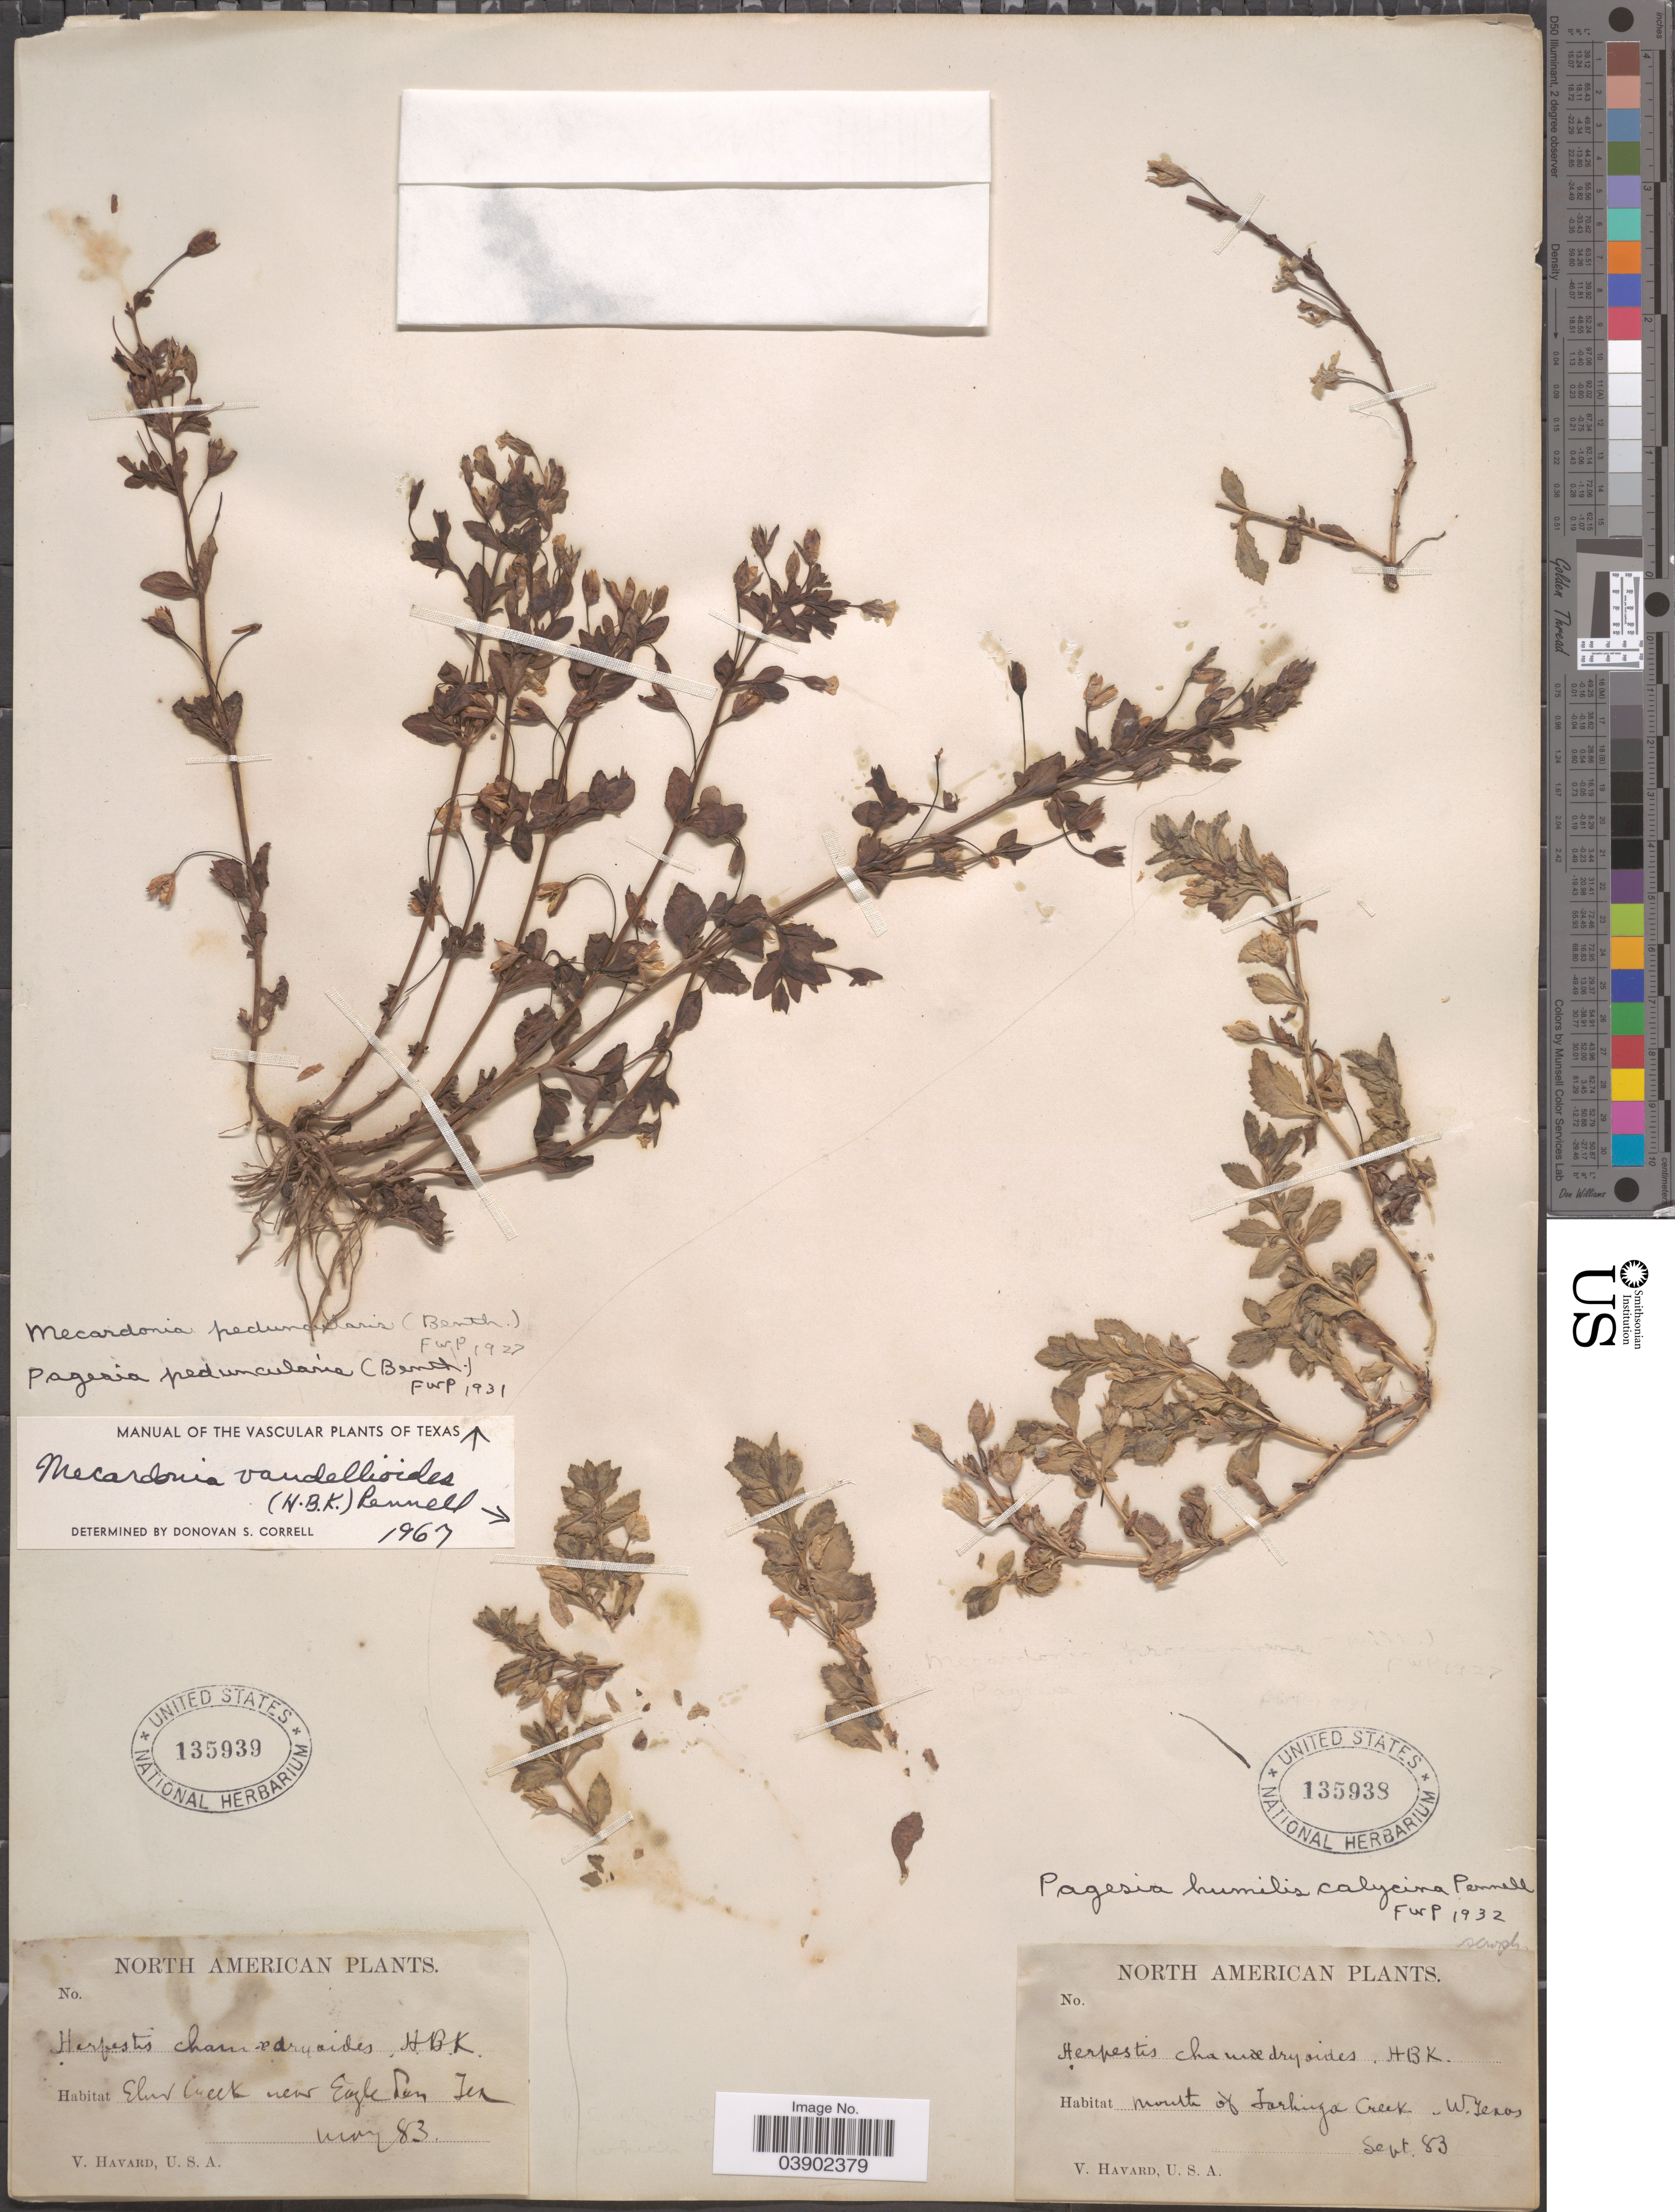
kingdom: Plantae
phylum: Tracheophyta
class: Magnoliopsida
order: Lamiales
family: Plantaginaceae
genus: Mecardonia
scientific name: Mecardonia vandellioides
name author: (Kunth) Pennell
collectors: V. Havard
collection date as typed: Transcribed d/m/y: /5/83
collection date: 1883-05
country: United States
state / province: Texas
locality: Elm Creek near Eagle Co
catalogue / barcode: US 135939-2